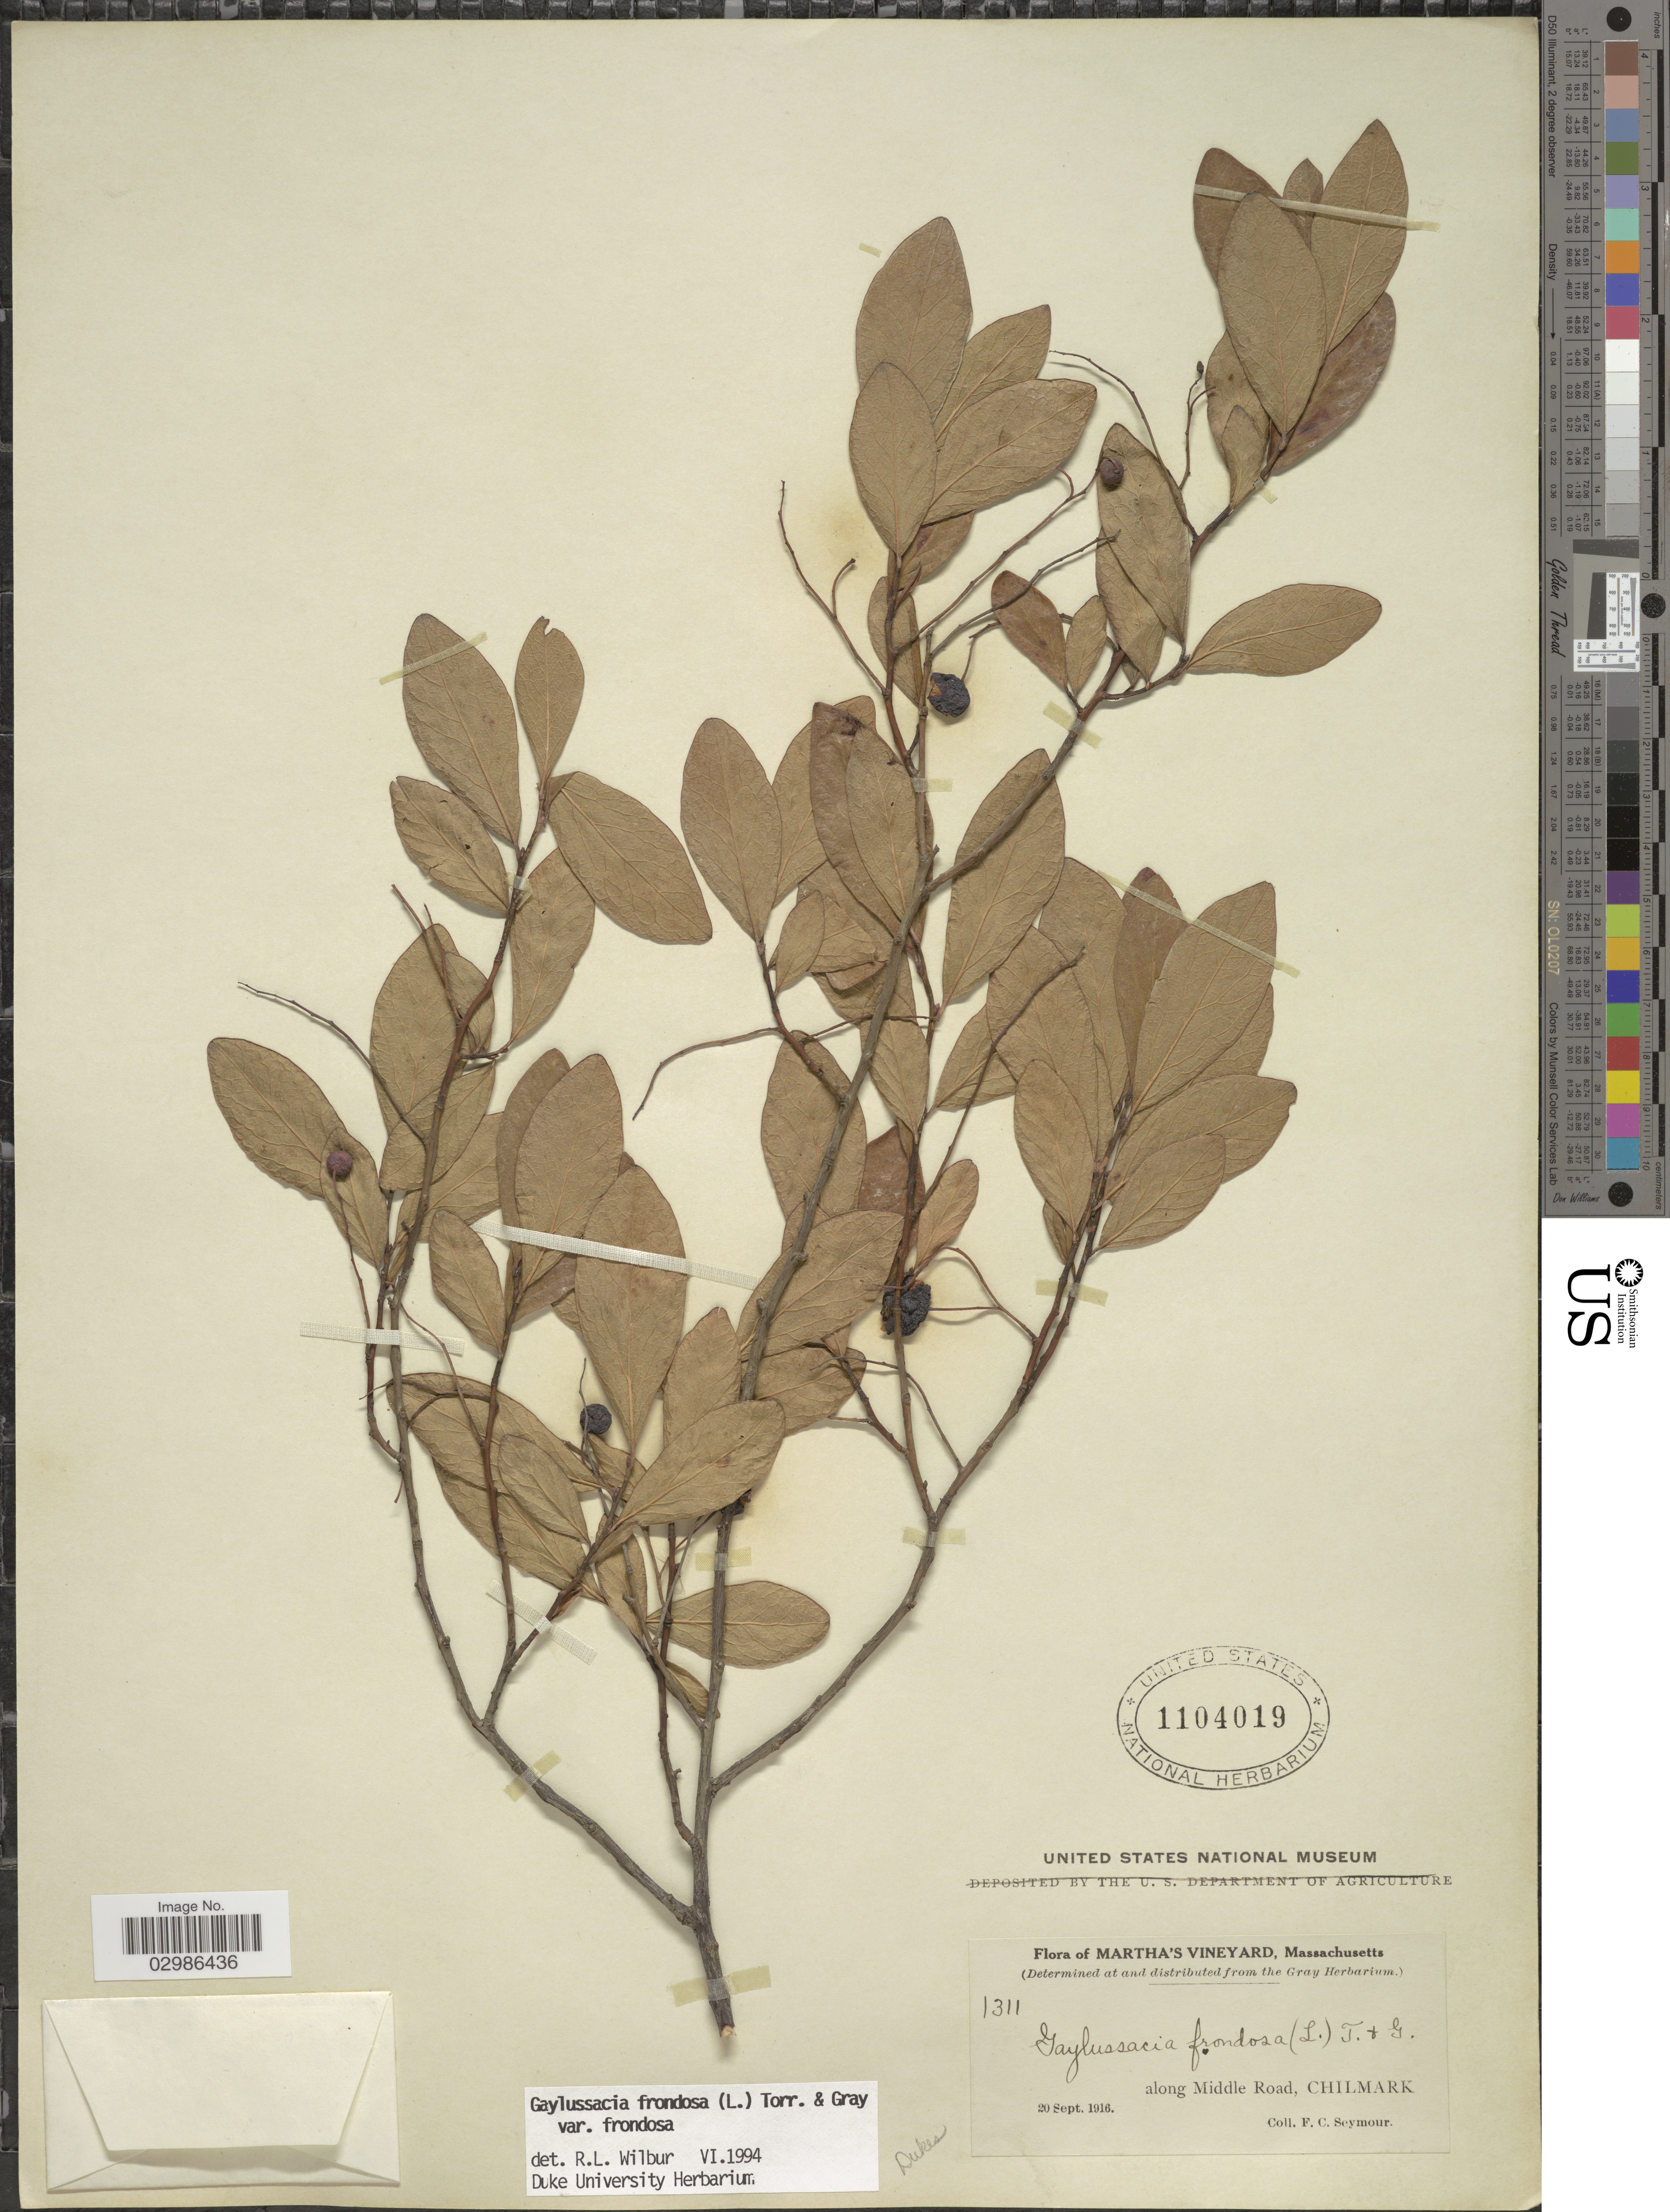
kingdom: Plantae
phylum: Tracheophyta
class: Magnoliopsida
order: Ericales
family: Ericaceae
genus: Gaylussacia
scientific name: Gaylussacia frondosa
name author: (L.) Torr. & A. Gray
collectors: F. C. Seymour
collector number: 1311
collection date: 1916-09-20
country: United States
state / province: Massachusetts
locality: Martha's Vineyard. Along Middle Road, Chilmark. Dukes.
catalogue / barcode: US 1104019